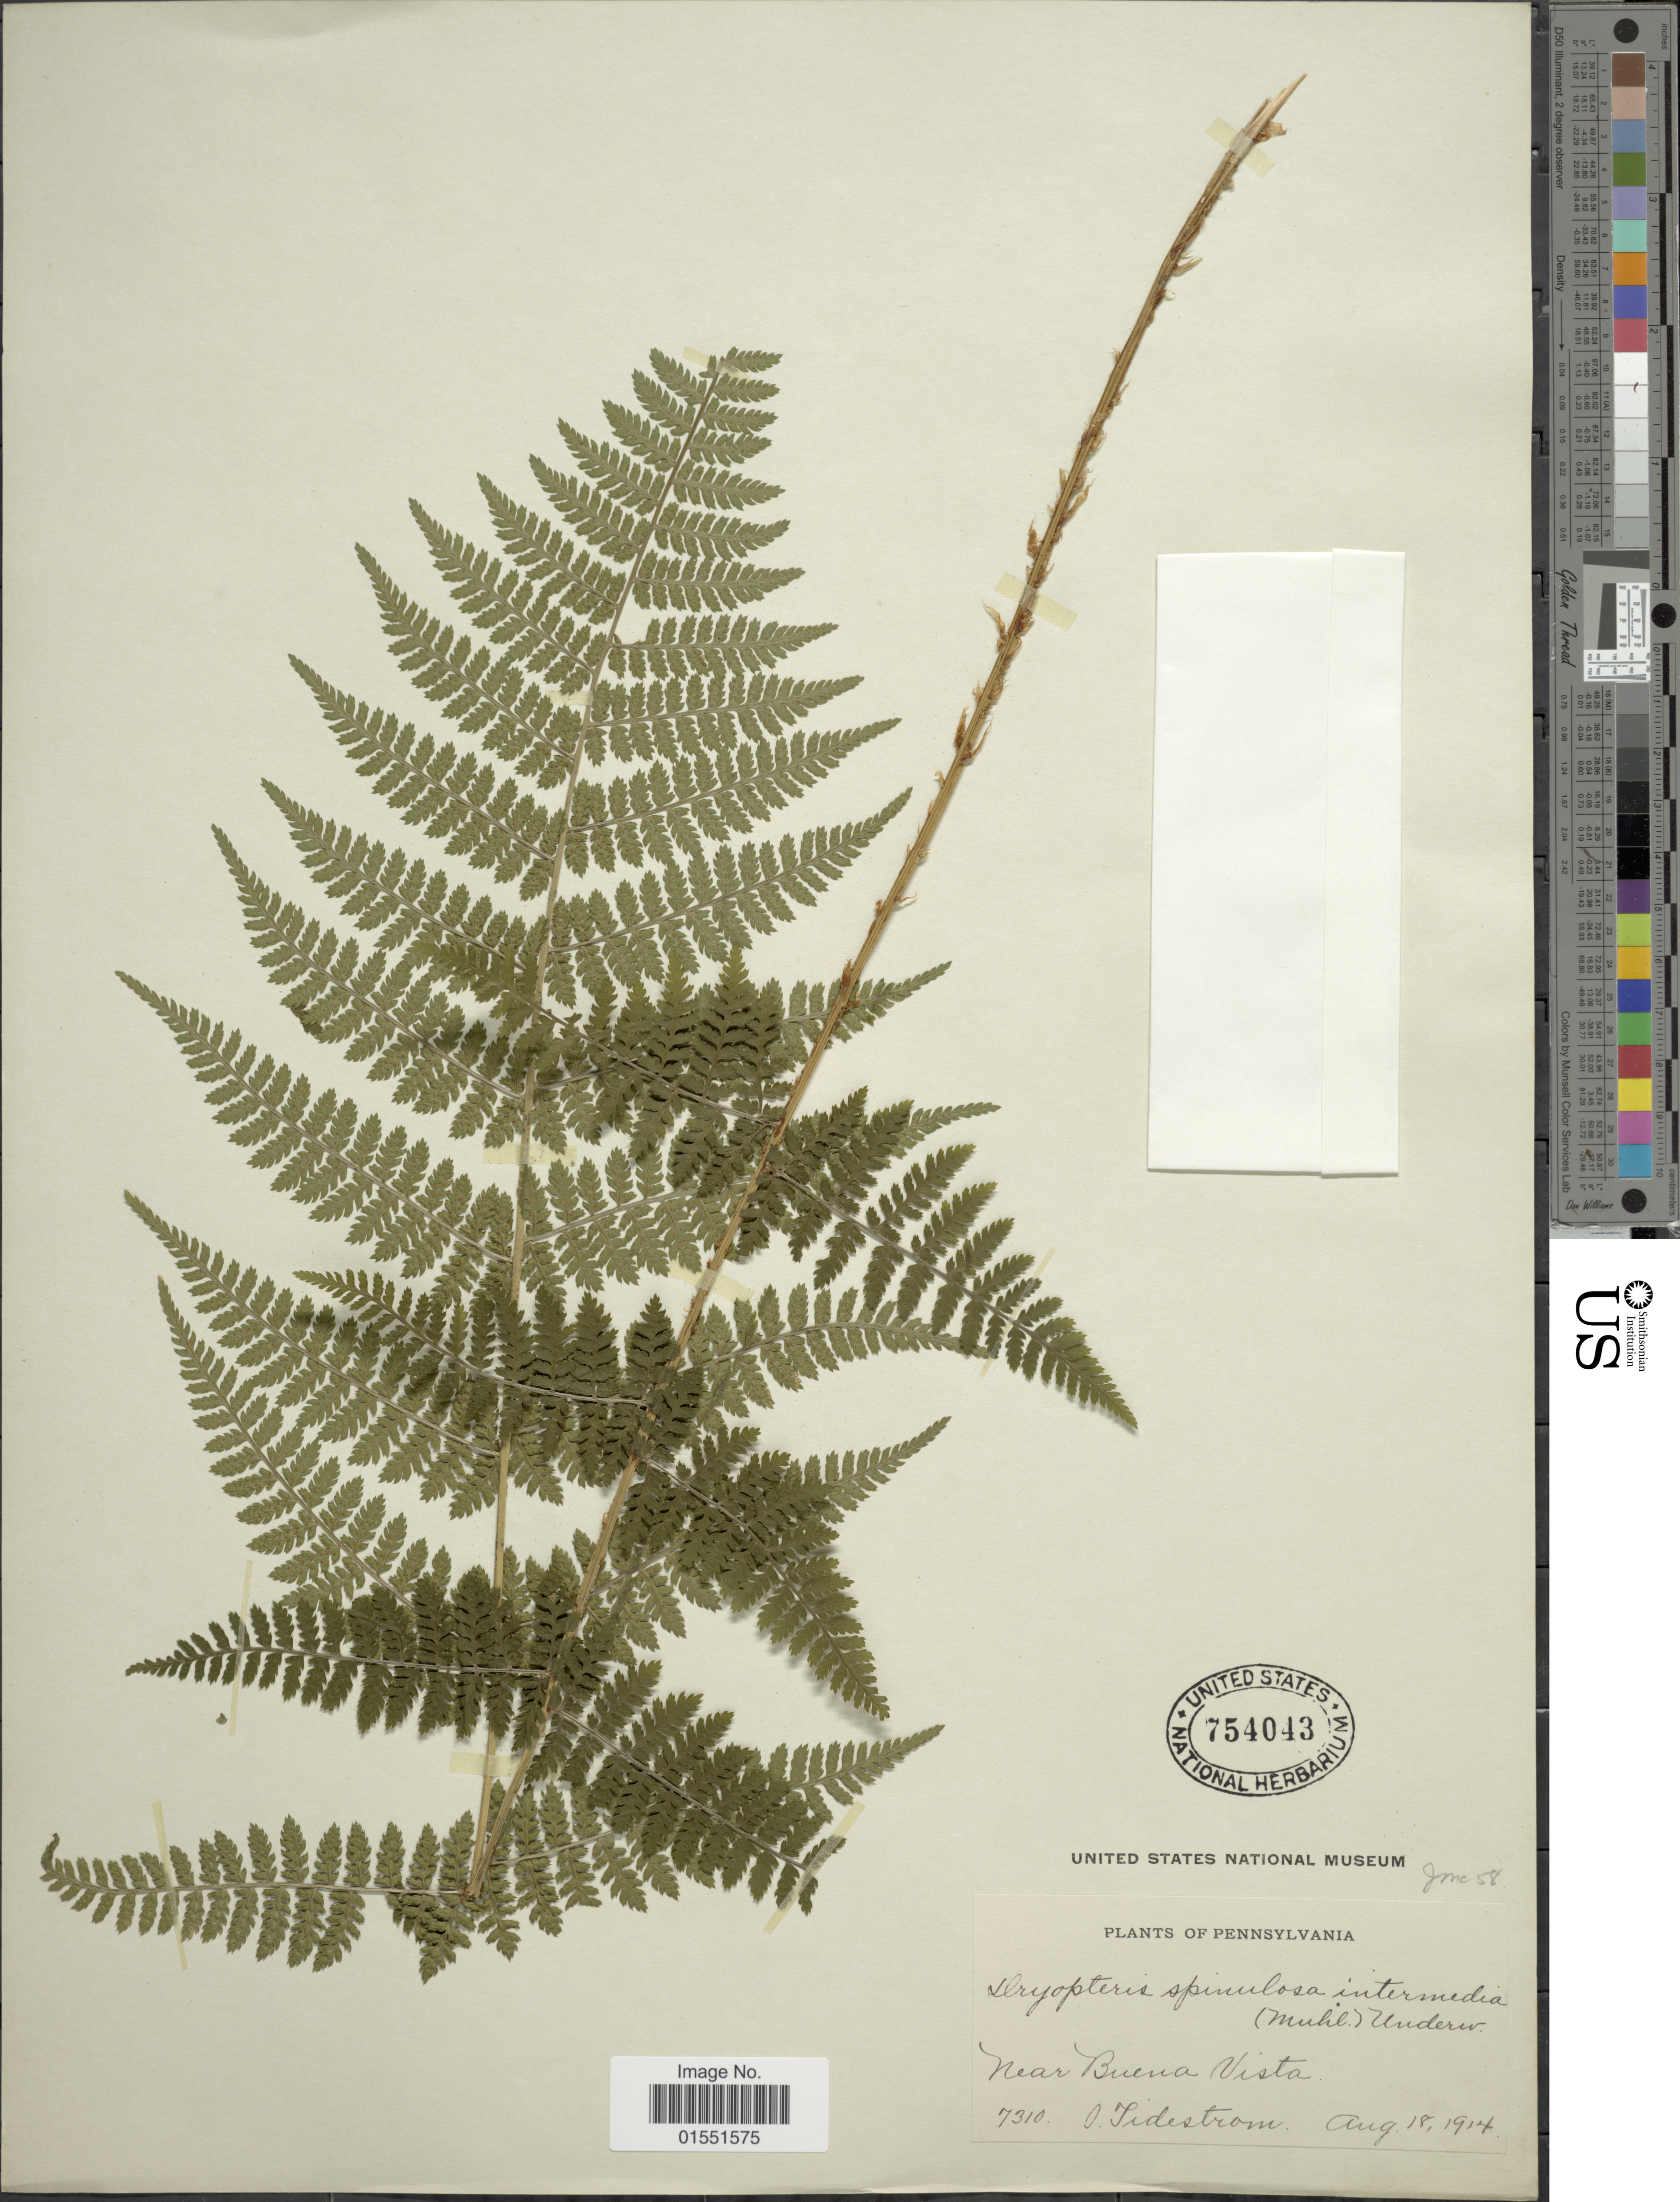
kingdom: Plantae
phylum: Tracheophyta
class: Polypodiopsida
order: Polypodiales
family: Dryopteridaceae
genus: Dryopteris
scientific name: Dryopteris intermedia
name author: (Muhl.) A. Gray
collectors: I. F. Tidestrom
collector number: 7310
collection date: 1914-08-18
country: United States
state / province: Pennsylvania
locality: Near Buena Vista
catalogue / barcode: US 754043